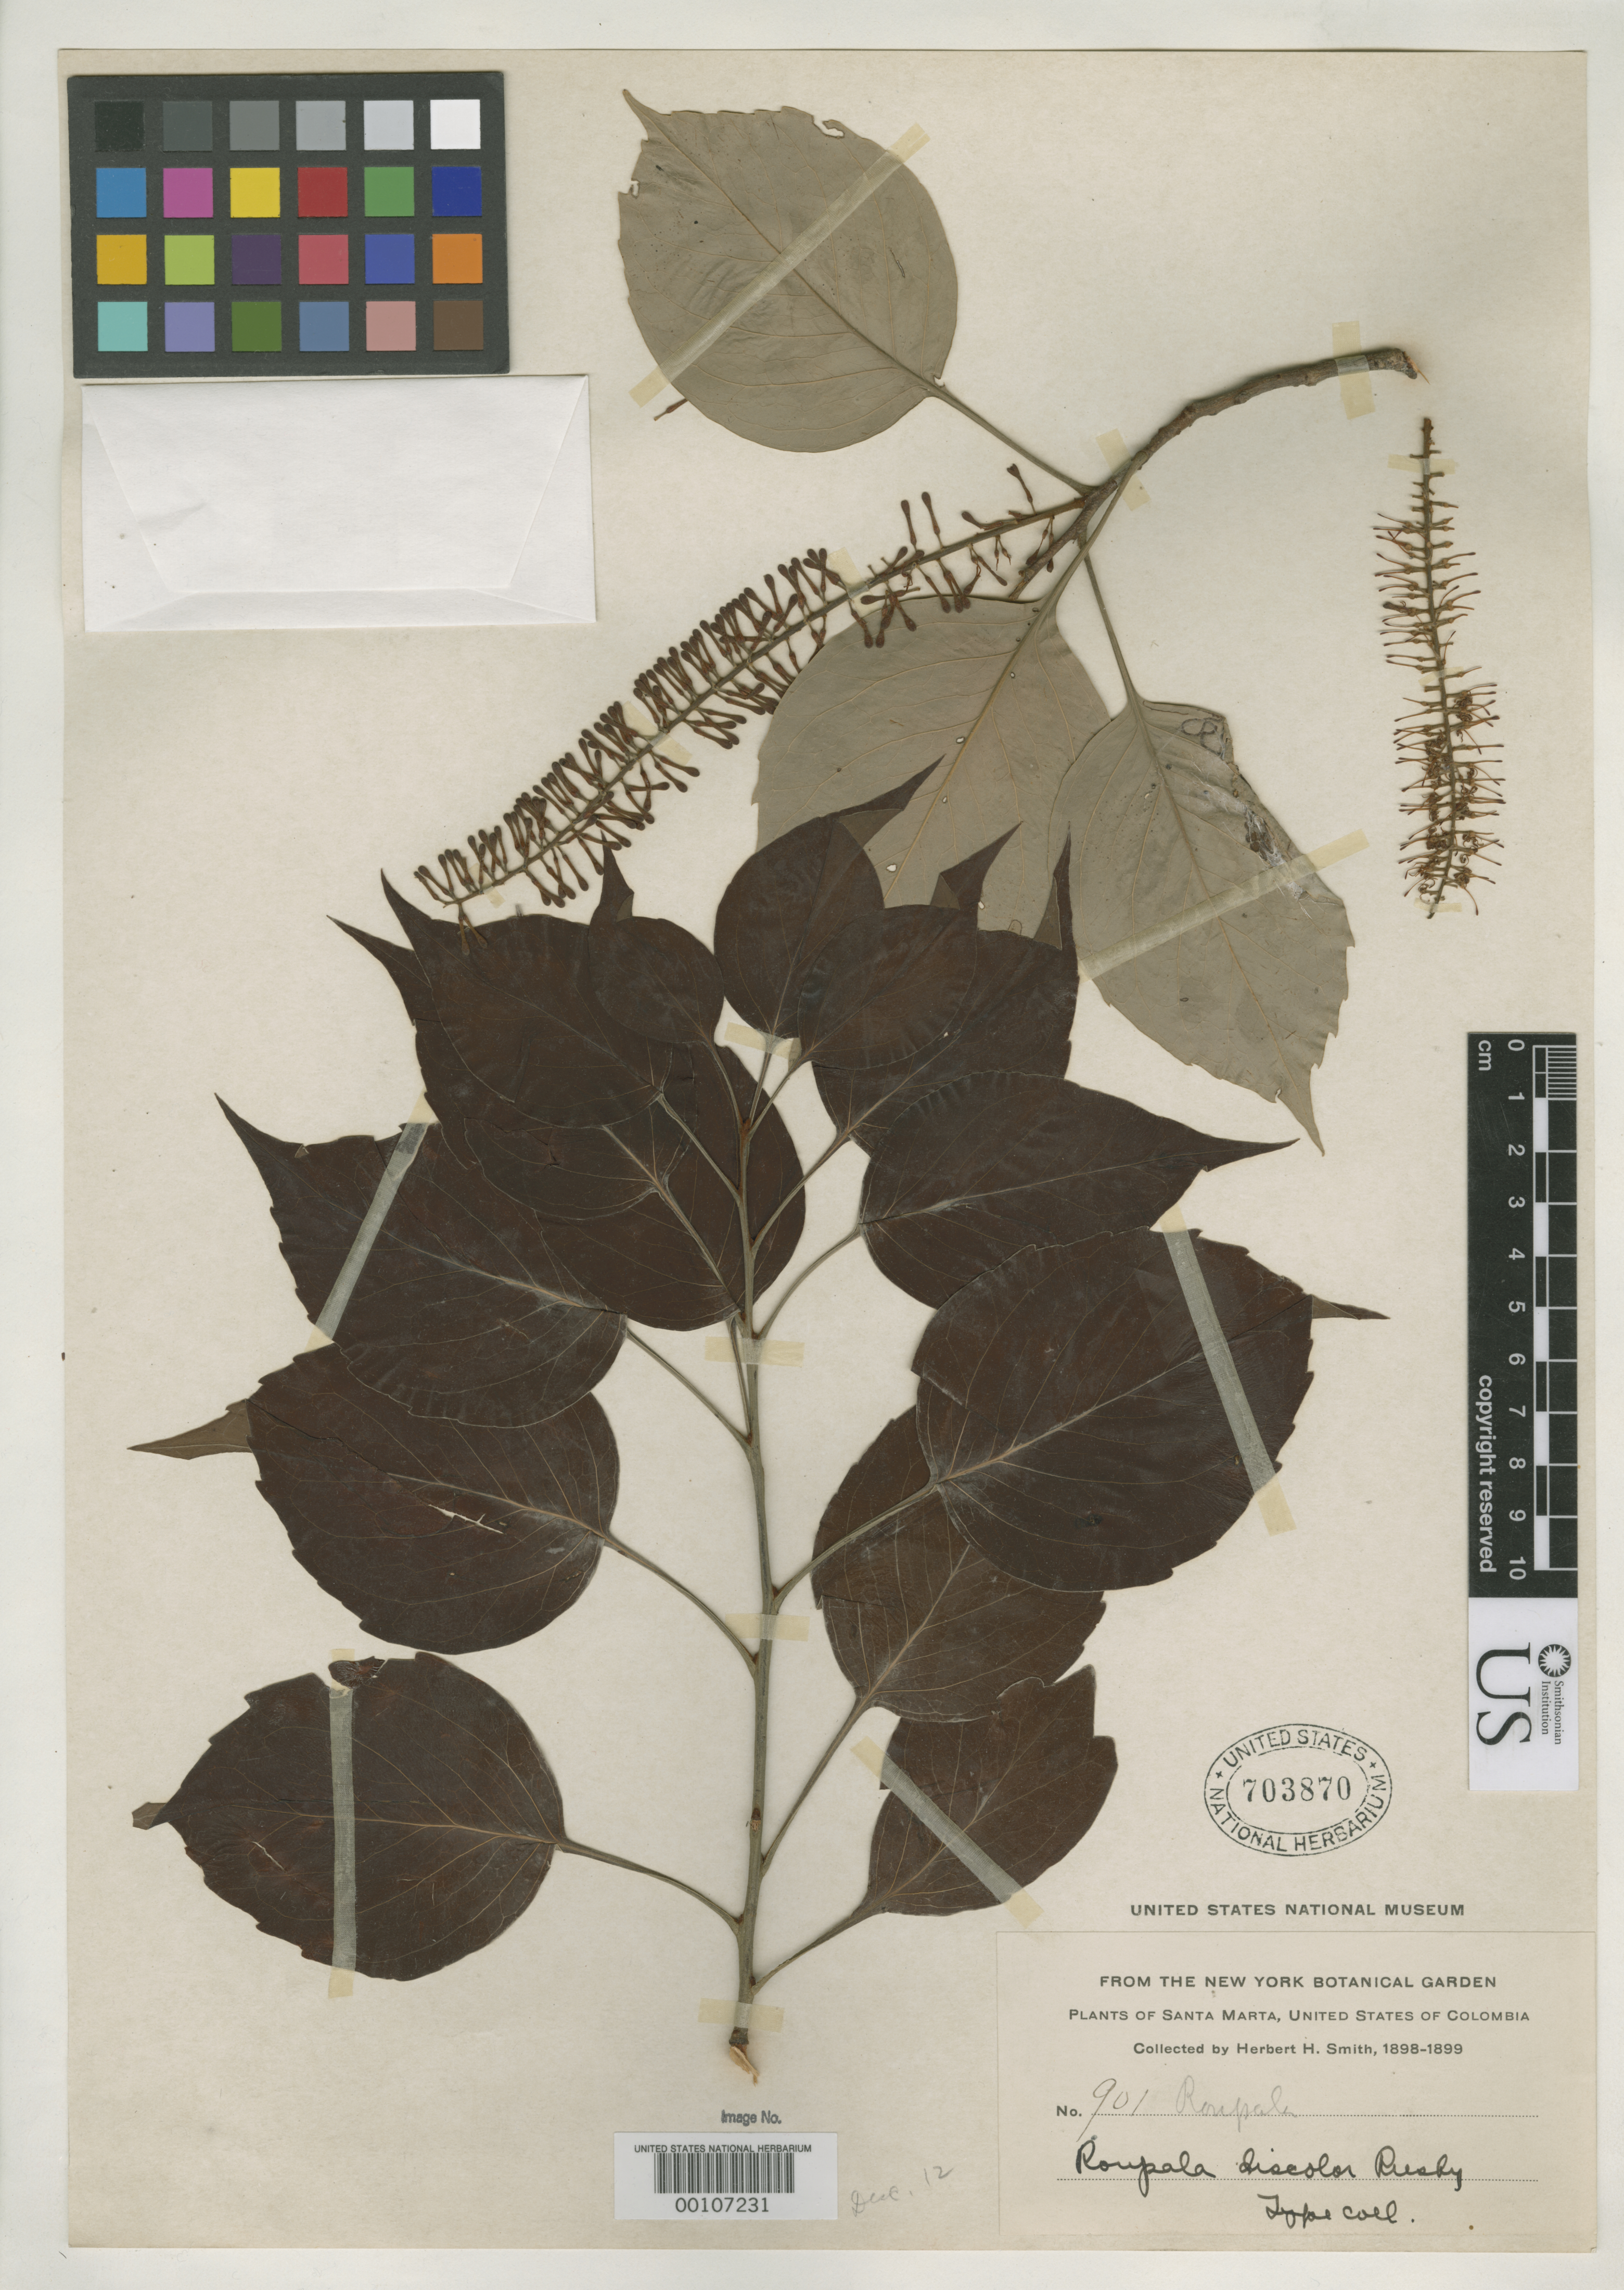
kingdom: Plantae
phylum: Tracheophyta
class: Magnoliopsida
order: Proteales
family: Proteaceae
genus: Roupala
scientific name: Roupala discolor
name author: Rusby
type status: Isotype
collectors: Herbert H. Smith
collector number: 901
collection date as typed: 13 Jan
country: Colombia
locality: Near Jira Casana.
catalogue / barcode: US 703870